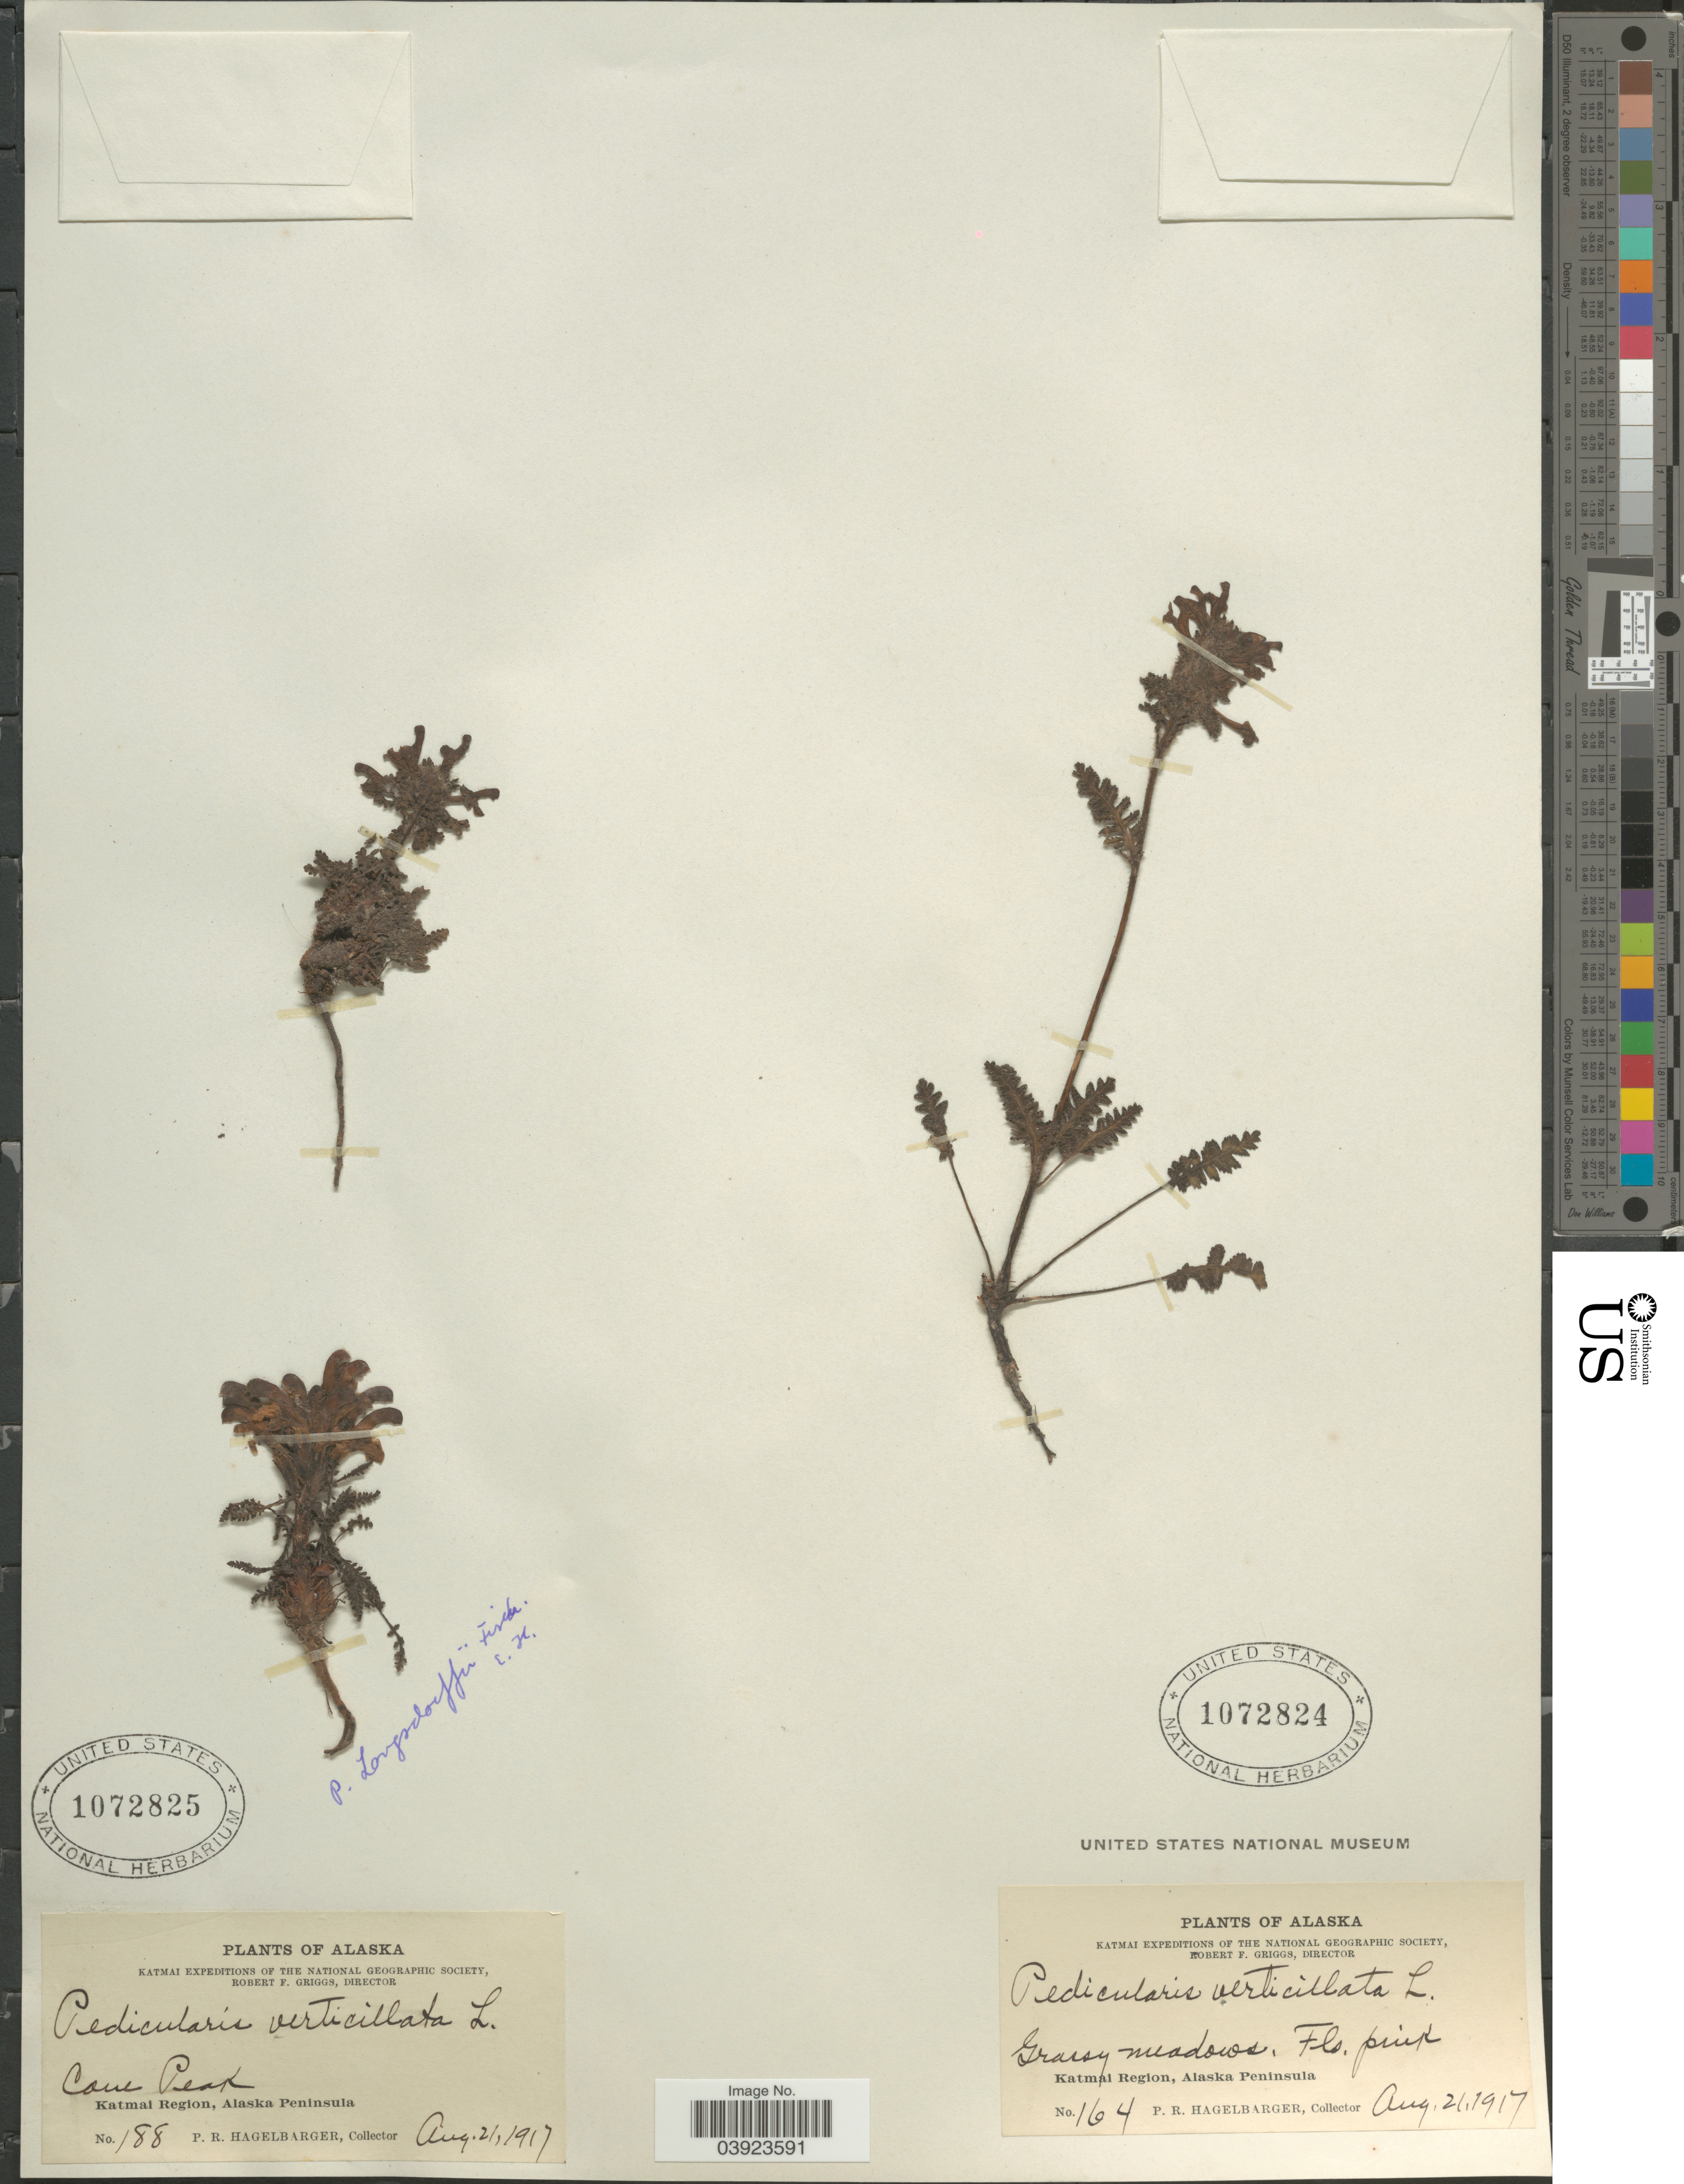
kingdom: Plantae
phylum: Tracheophyta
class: Magnoliopsida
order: Lamiales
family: Orobanchaceae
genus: Pedicularis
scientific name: Pedicularis verticillata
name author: L.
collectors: P. Hagelbarger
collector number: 188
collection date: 1917-08-21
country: United States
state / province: Alaska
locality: Cone Peak. Katmai Region, Alaska Peninsula.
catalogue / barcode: US 1072825